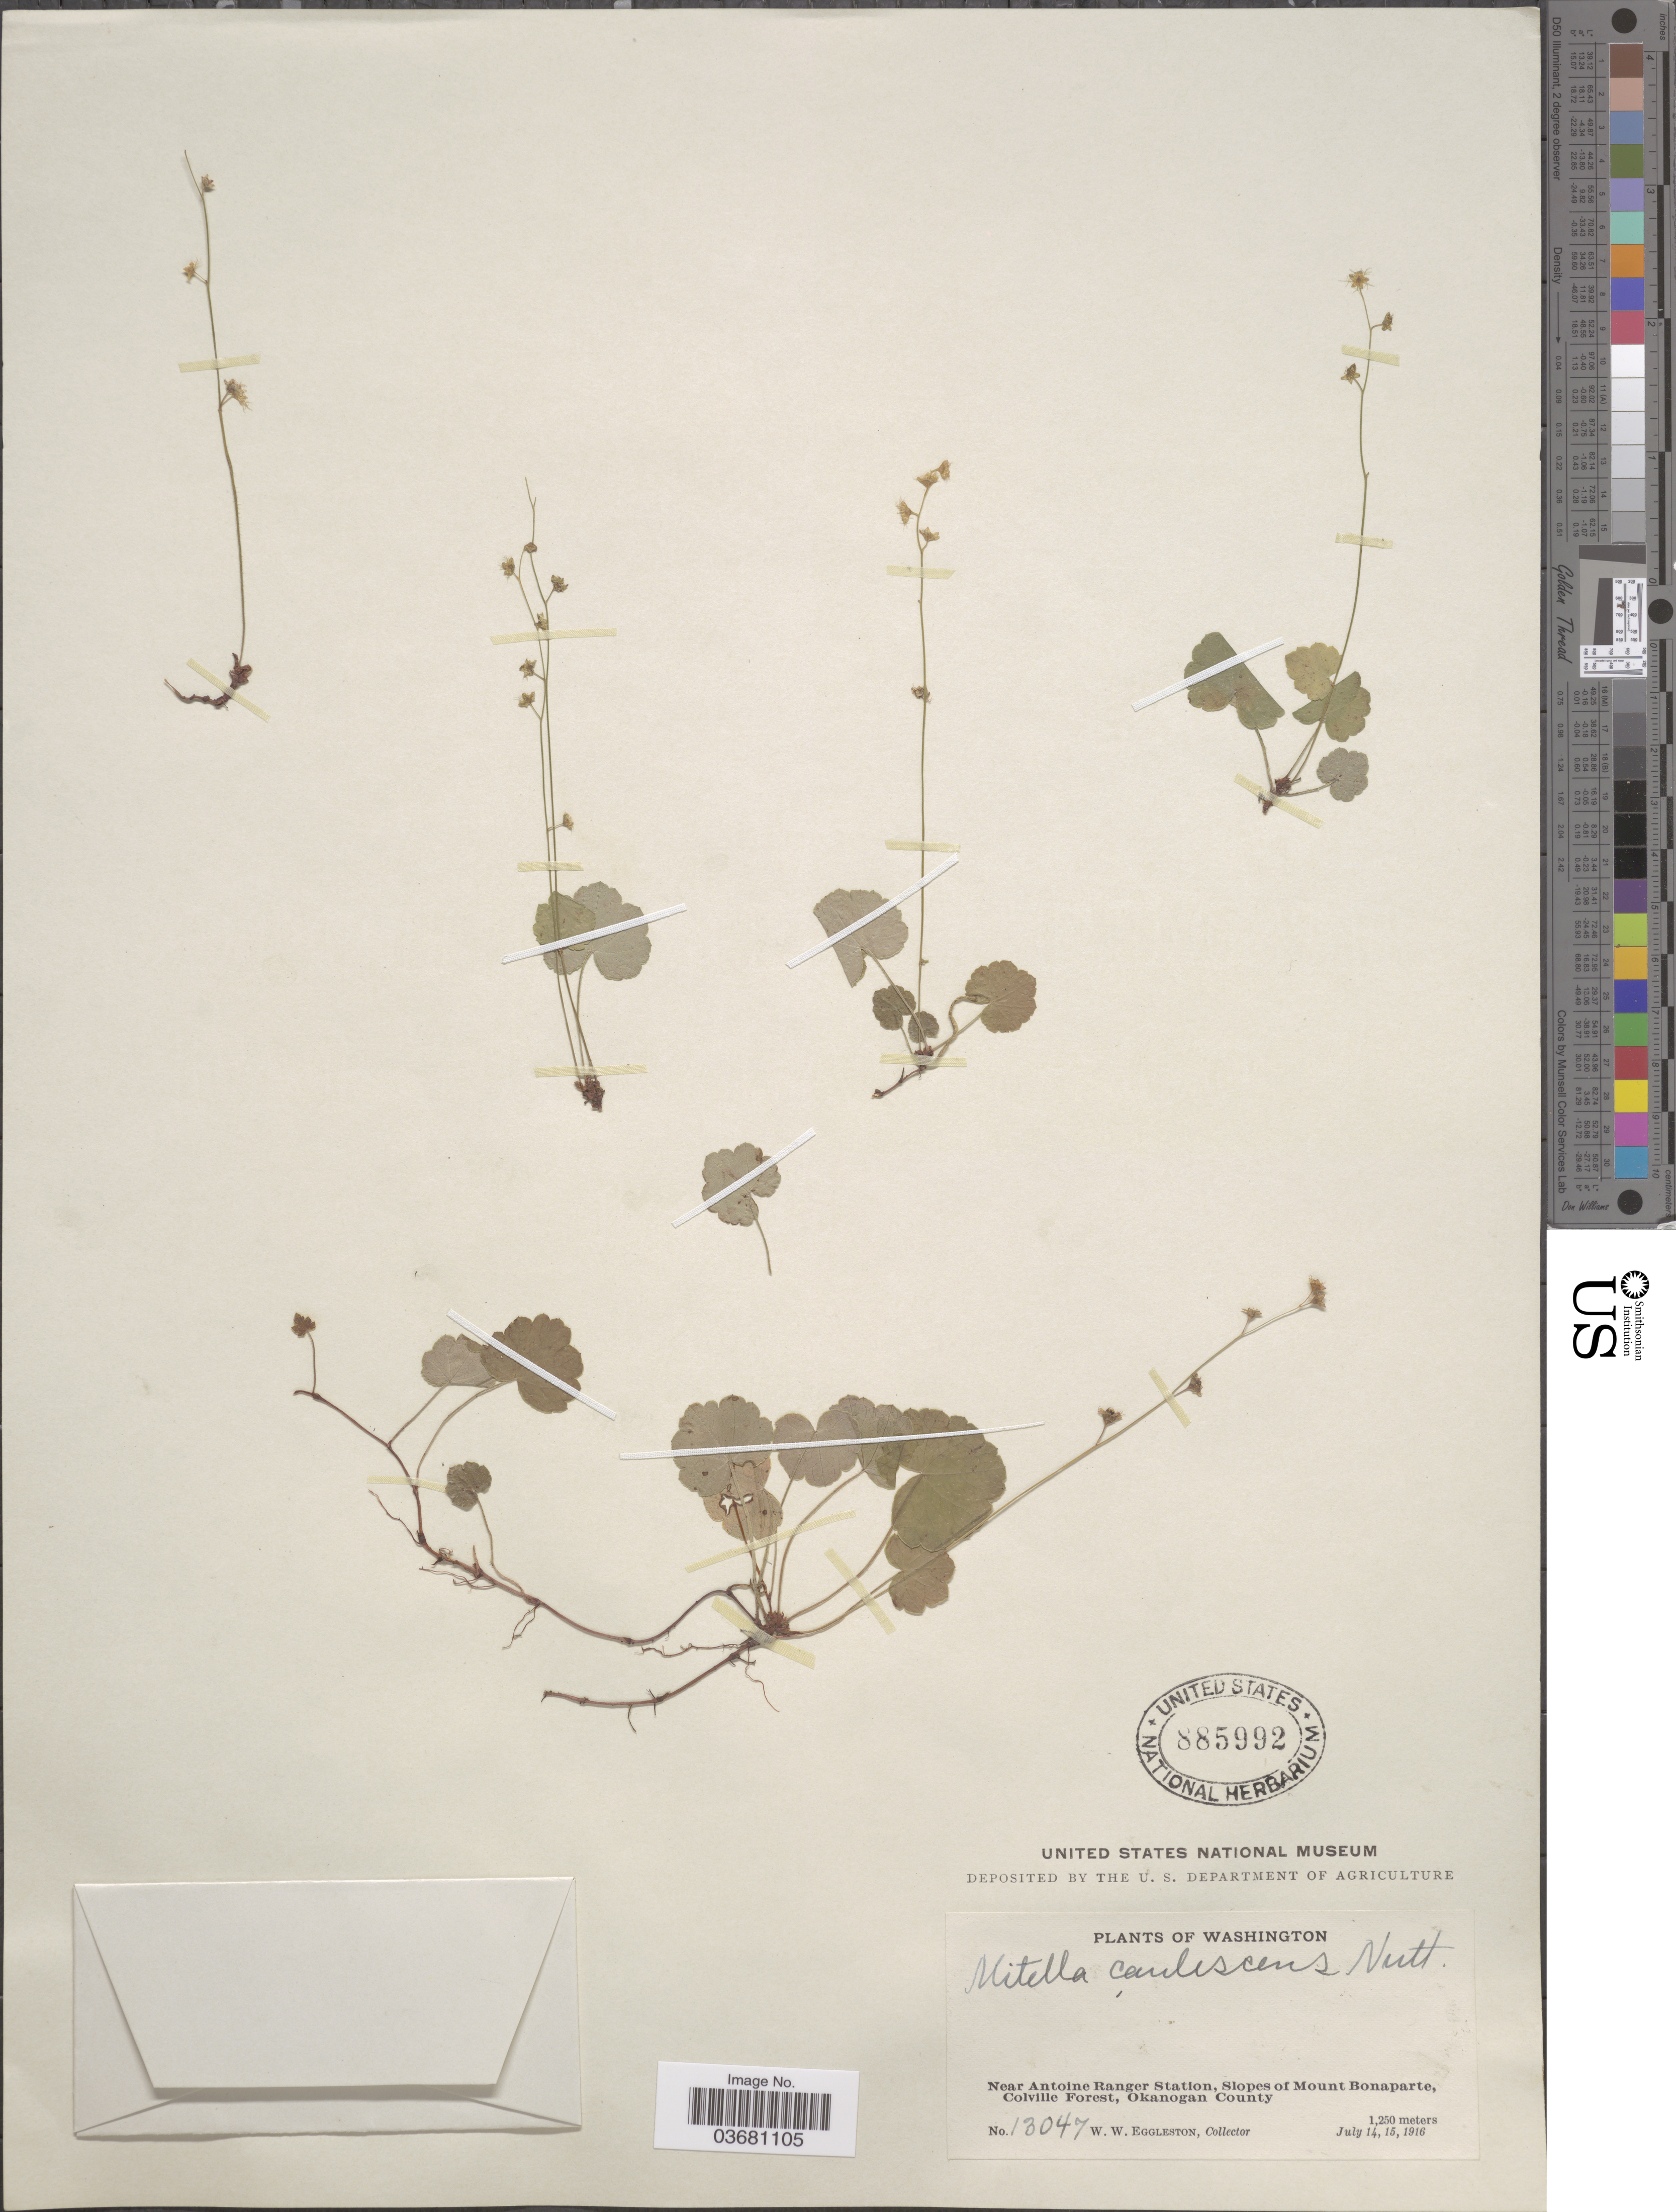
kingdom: Plantae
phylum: Tracheophyta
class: Magnoliopsida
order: Saxifragales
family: Saxifragaceae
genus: Mitella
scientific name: Mitella caulescens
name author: (Nutt.) Howell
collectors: W. W. Eggleston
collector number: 13047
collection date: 1916-07-14/1916-07-15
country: United States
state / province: Washington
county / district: Okanogan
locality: Near Antoine Ranger Station, Slopes of Mount Bonaparte, Colville Forest, Okanogan County.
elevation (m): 1250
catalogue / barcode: US 885992